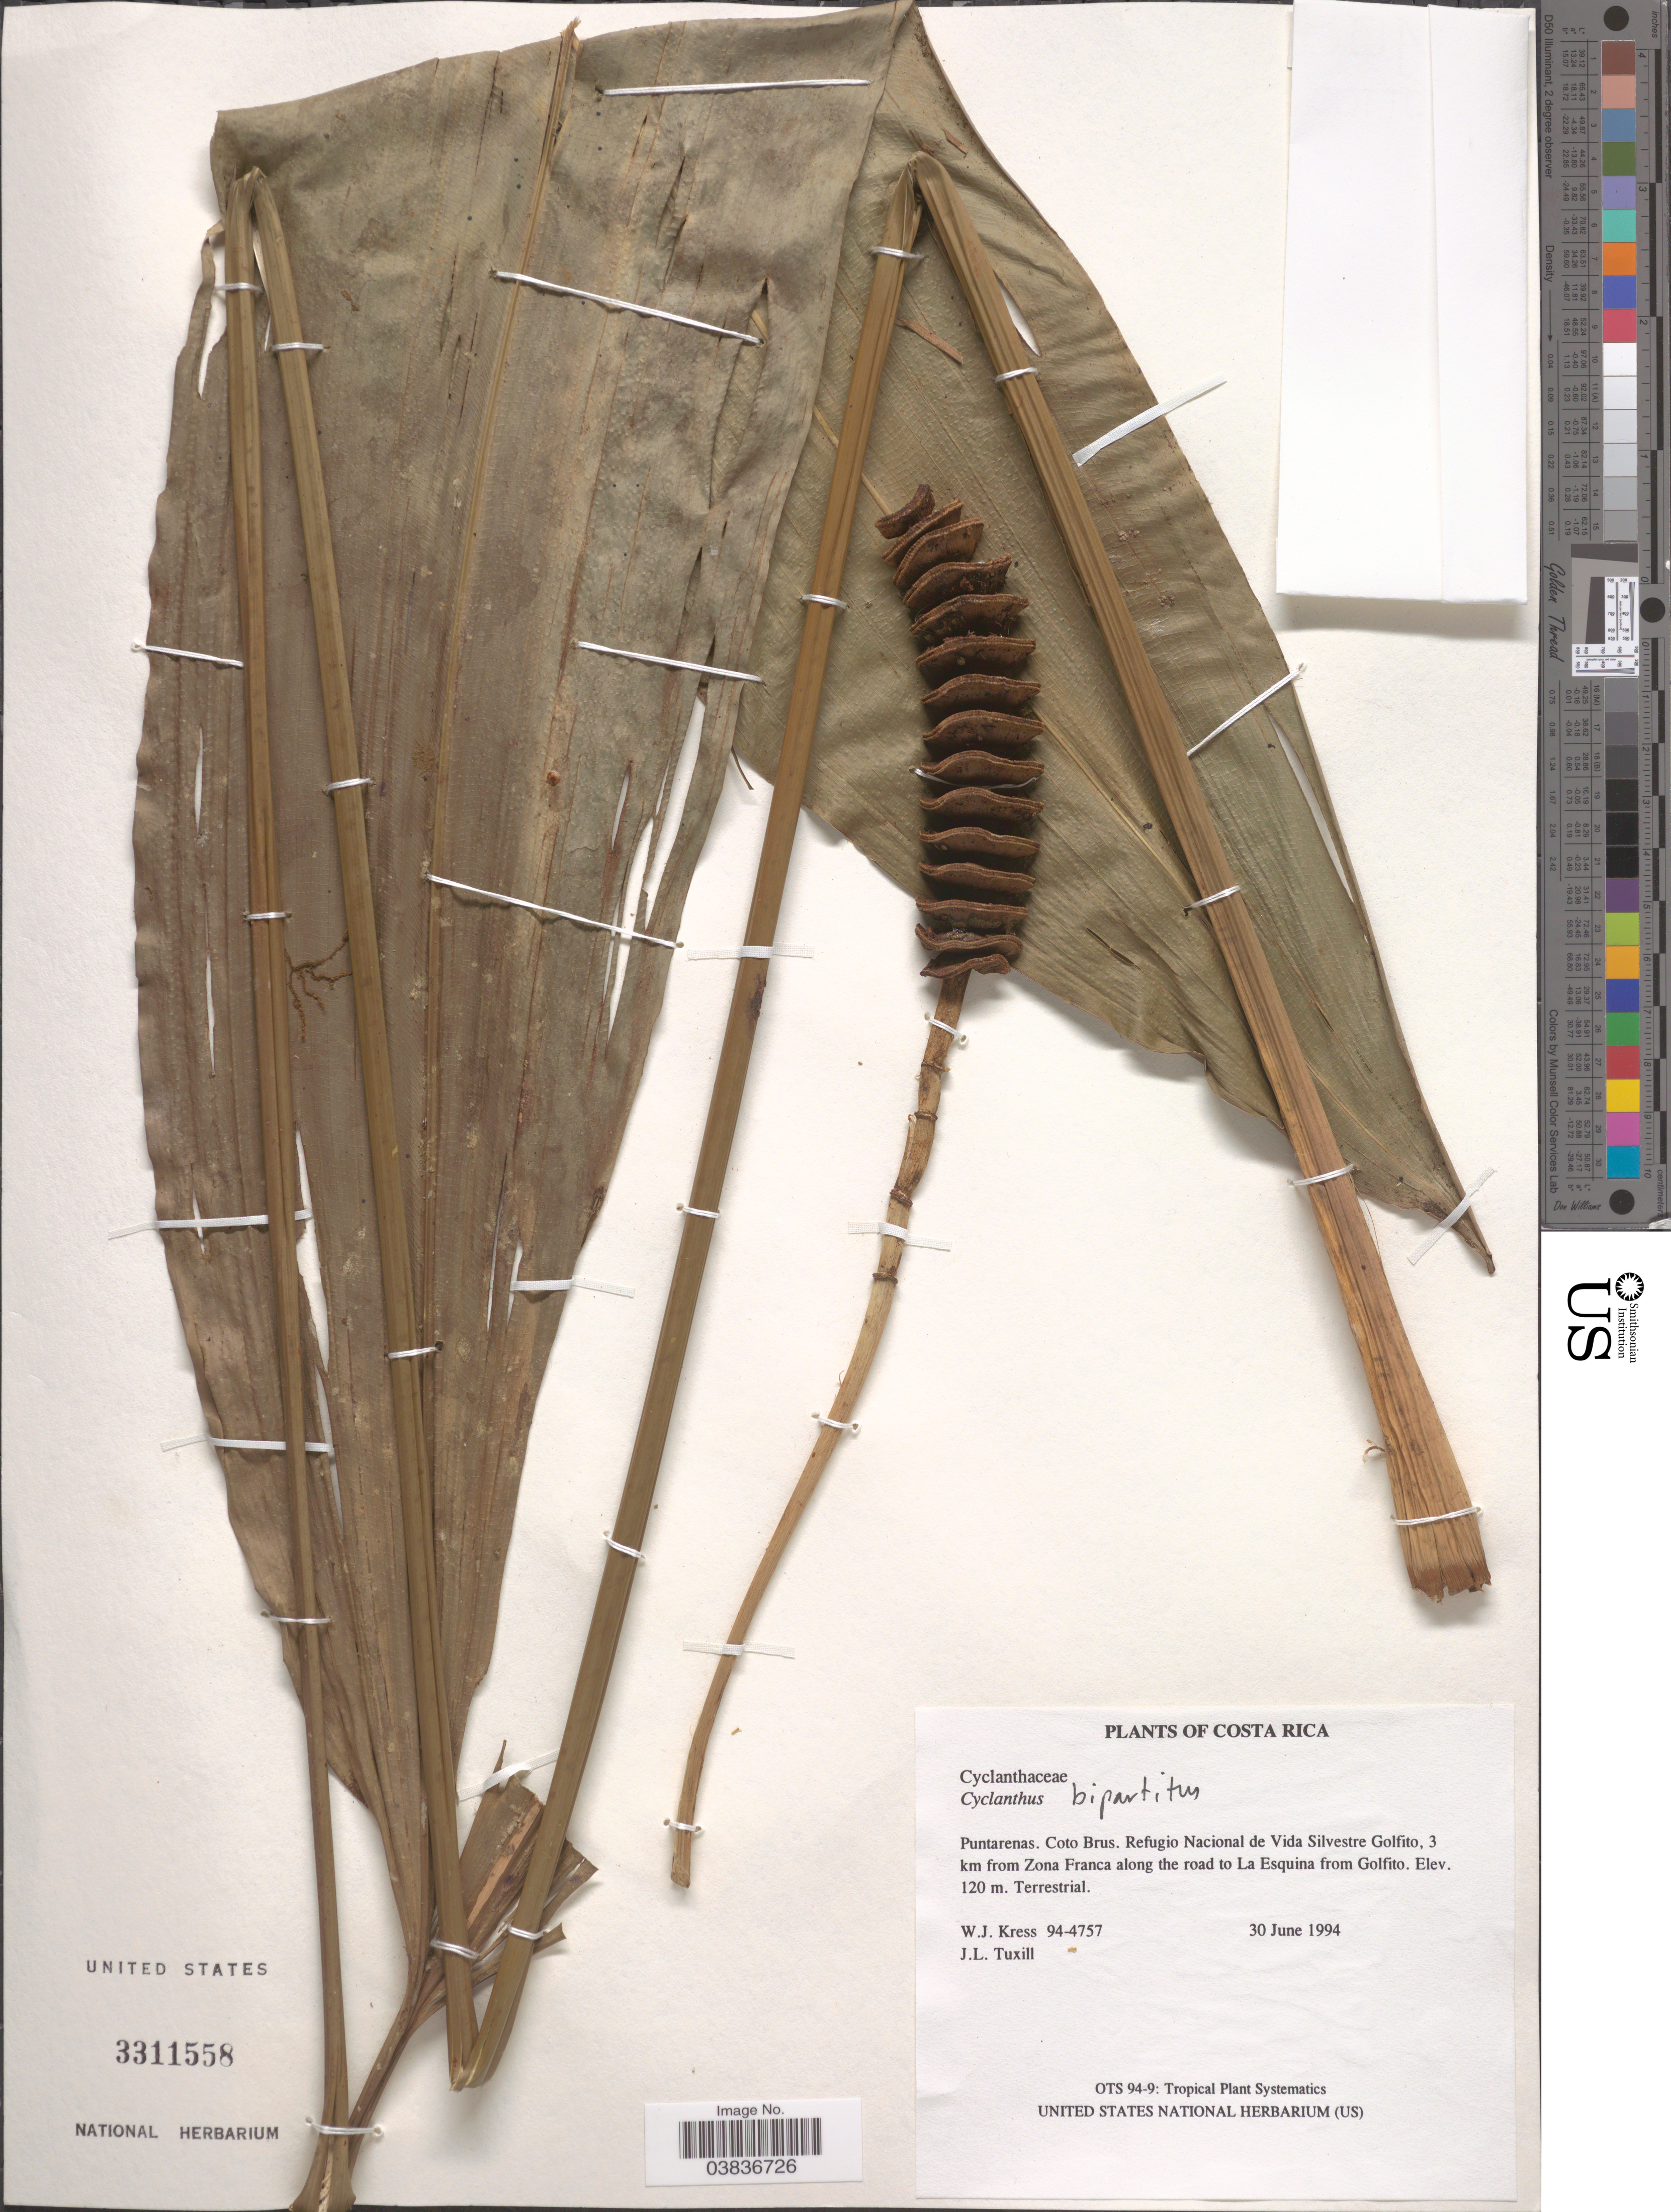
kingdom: Plantae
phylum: Tracheophyta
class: Liliopsida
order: Pandanales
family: Cyclanthaceae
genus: Cyclanthus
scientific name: Cyclanthus bipartitus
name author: Poit. ex A. Rich.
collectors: W. J. Kress & J. L. Tuxill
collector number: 94-4757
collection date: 1994-06-30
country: Costa Rica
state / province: Puntarenas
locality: Coto Brus. Refugio Nacional de Vida Silvestre Golfito, 3 km from Zona Franca along the road to La Esquina from Golfito.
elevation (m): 120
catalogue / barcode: US 3311558